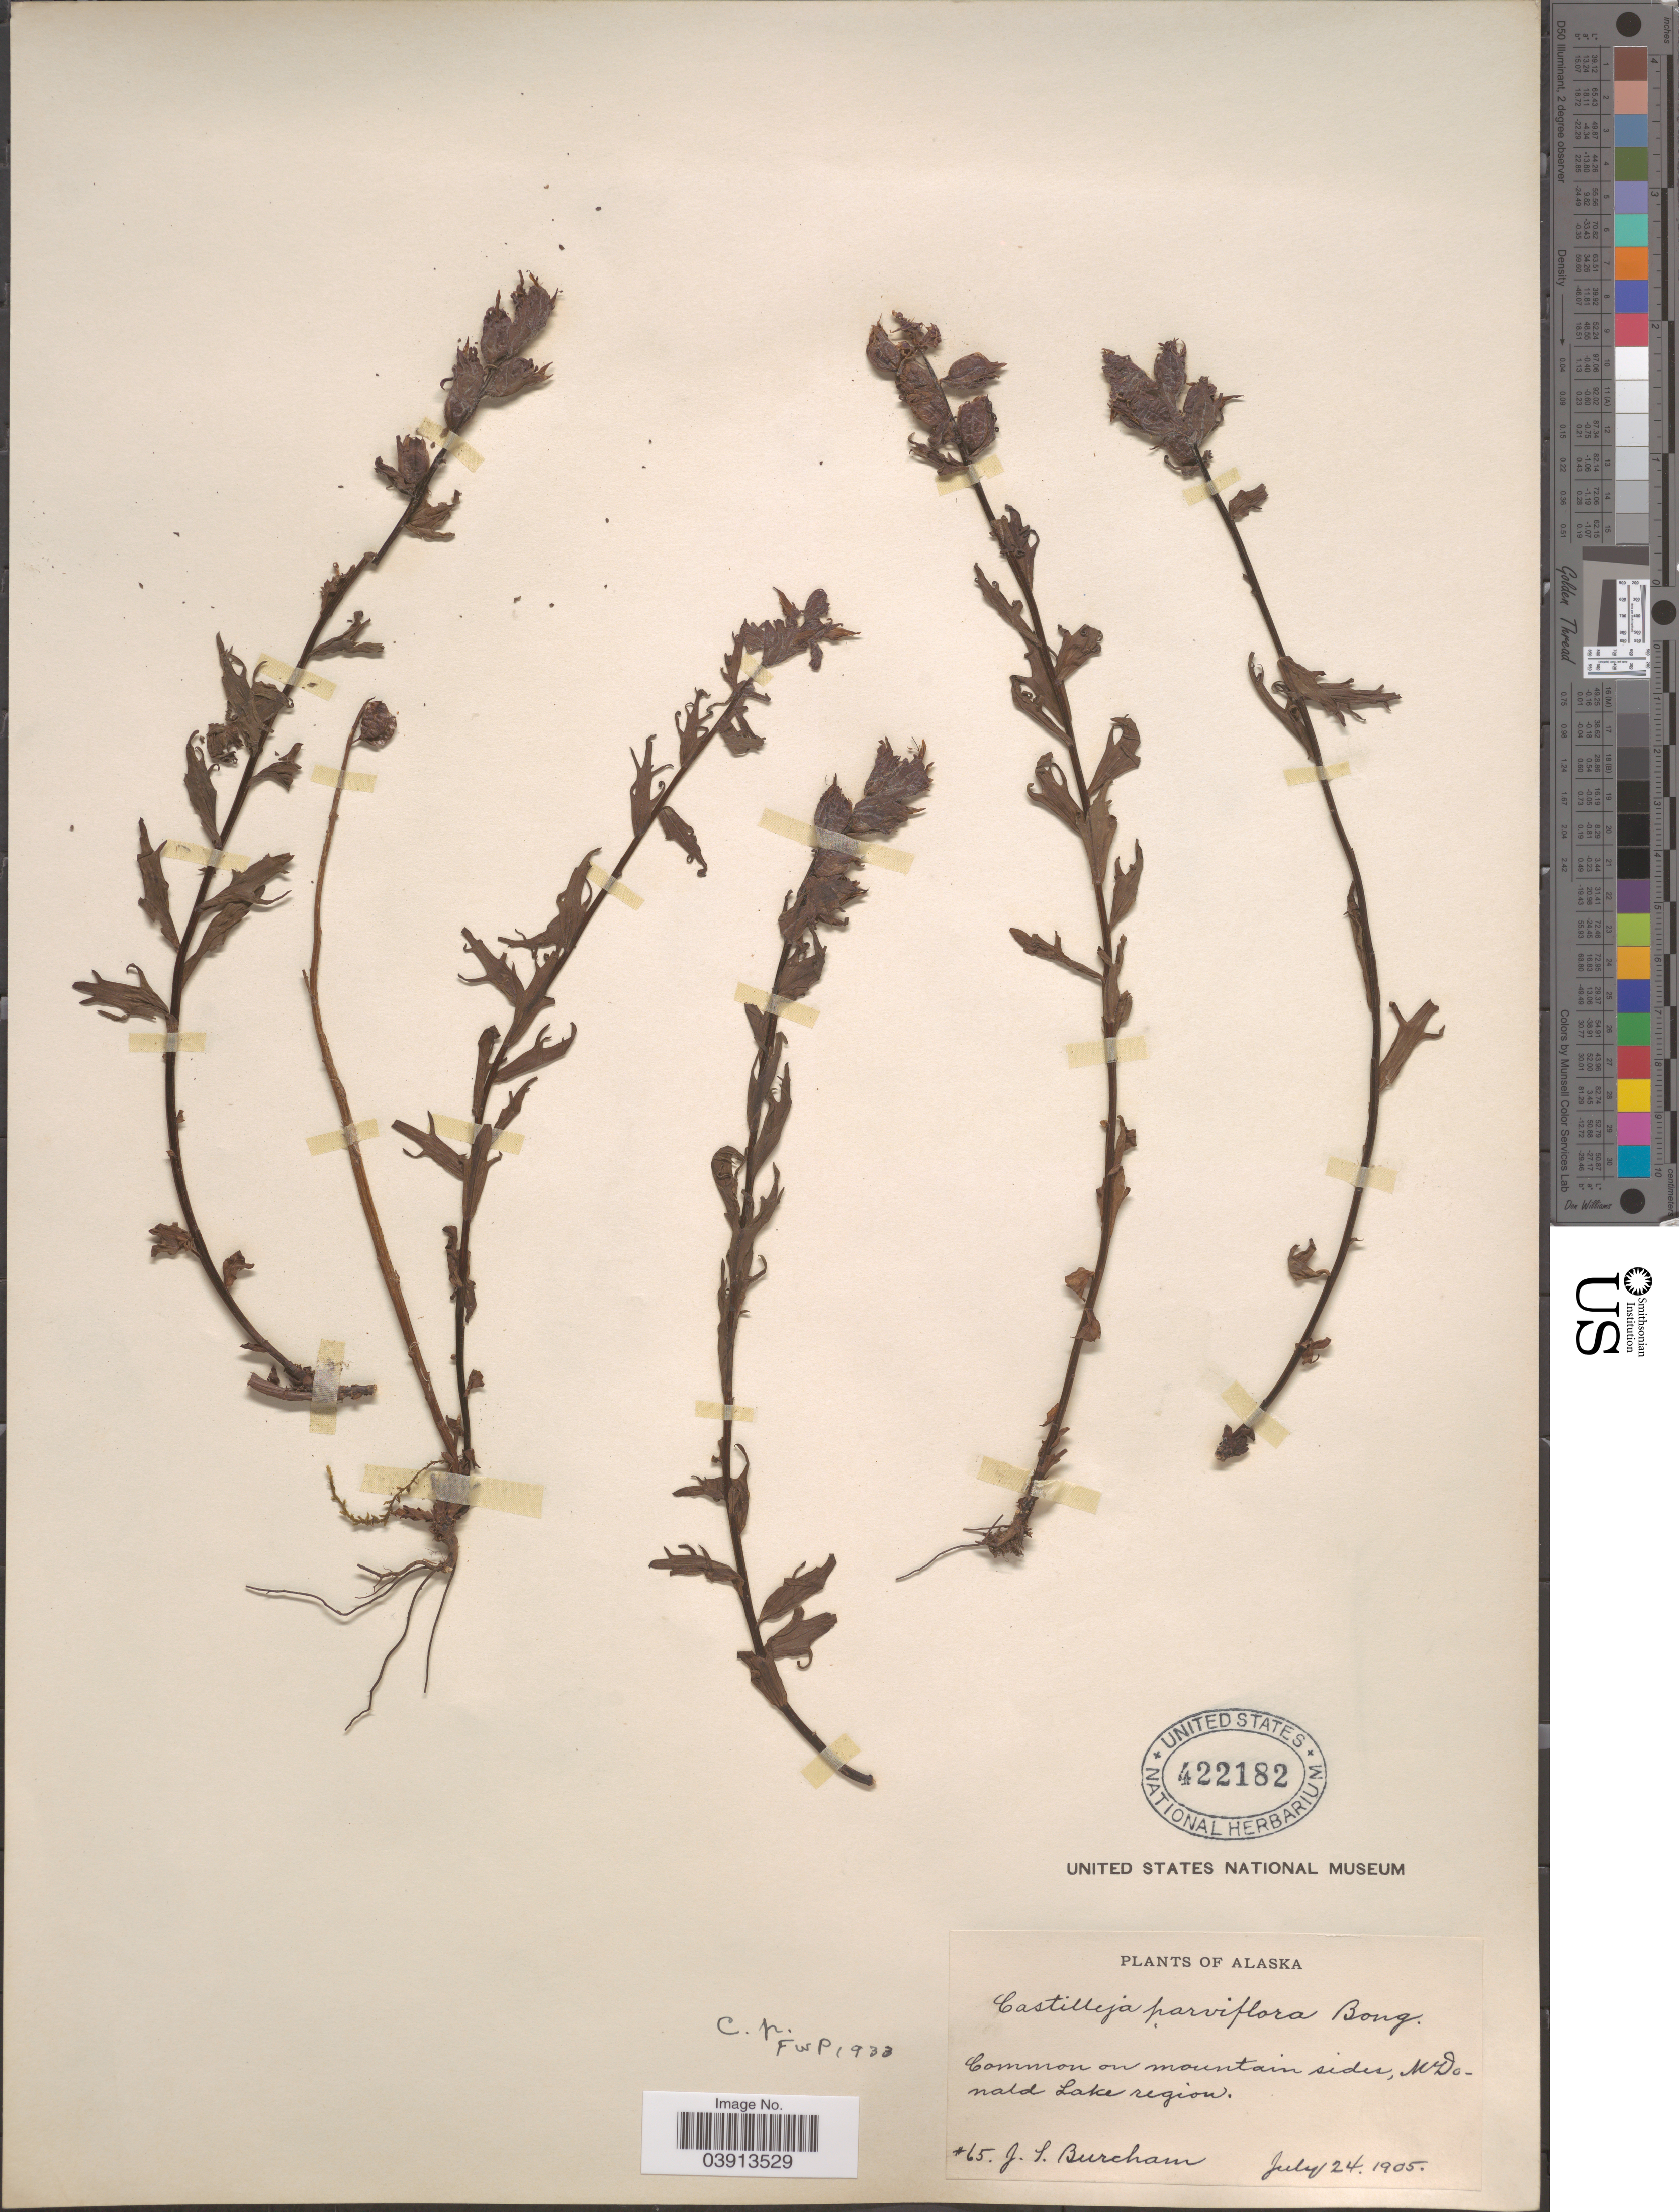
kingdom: Plantae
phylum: Tracheophyta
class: Magnoliopsida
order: Lamiales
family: Orobanchaceae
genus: Castilleja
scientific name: Castilleja parviflora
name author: Bong.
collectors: J. Burcham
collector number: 65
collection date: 1905-07-24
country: United States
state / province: Alaska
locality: Mountain sides, McDonald Lake region.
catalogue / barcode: US 422182